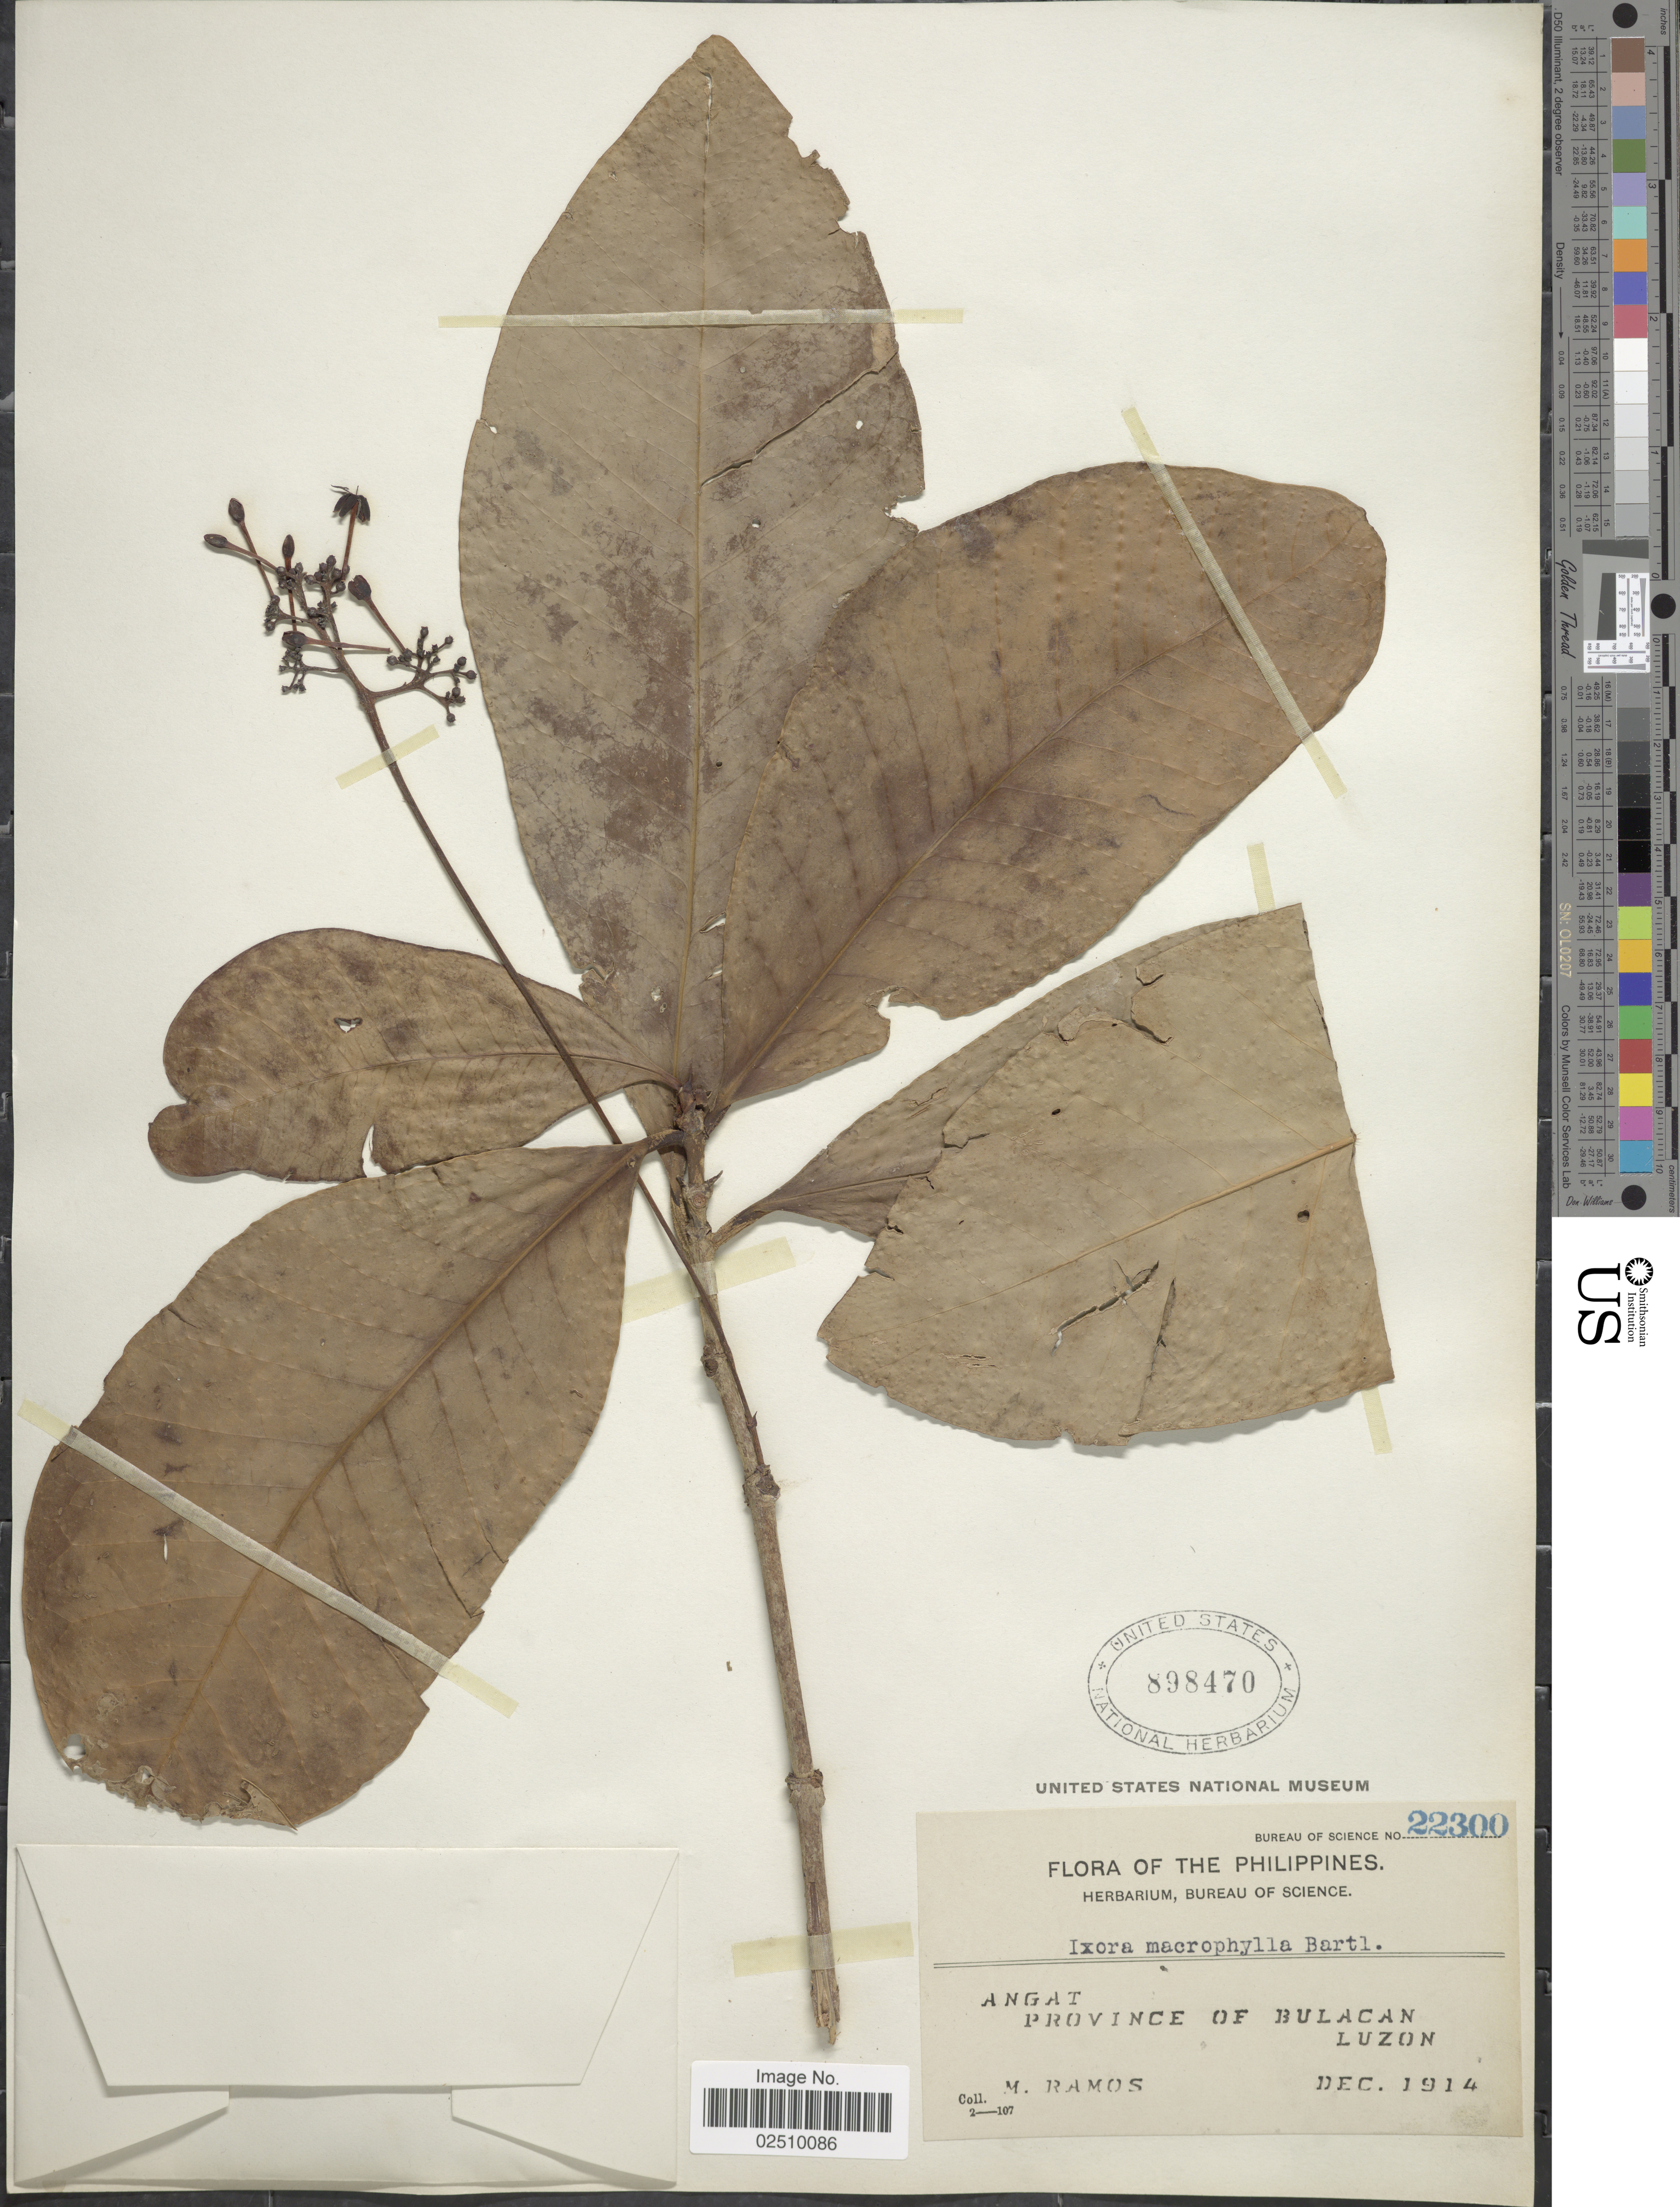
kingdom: Plantae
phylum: Tracheophyta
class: Magnoliopsida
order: Gentianales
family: Rubiaceae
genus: Ixora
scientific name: Ixora macrophylla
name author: Bartl. ex DC.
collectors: M. Ramos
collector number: Bureau of Science 22300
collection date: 1914-12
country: Philippines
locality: Angat, Province of Bulacan, Luzon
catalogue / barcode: US 898470